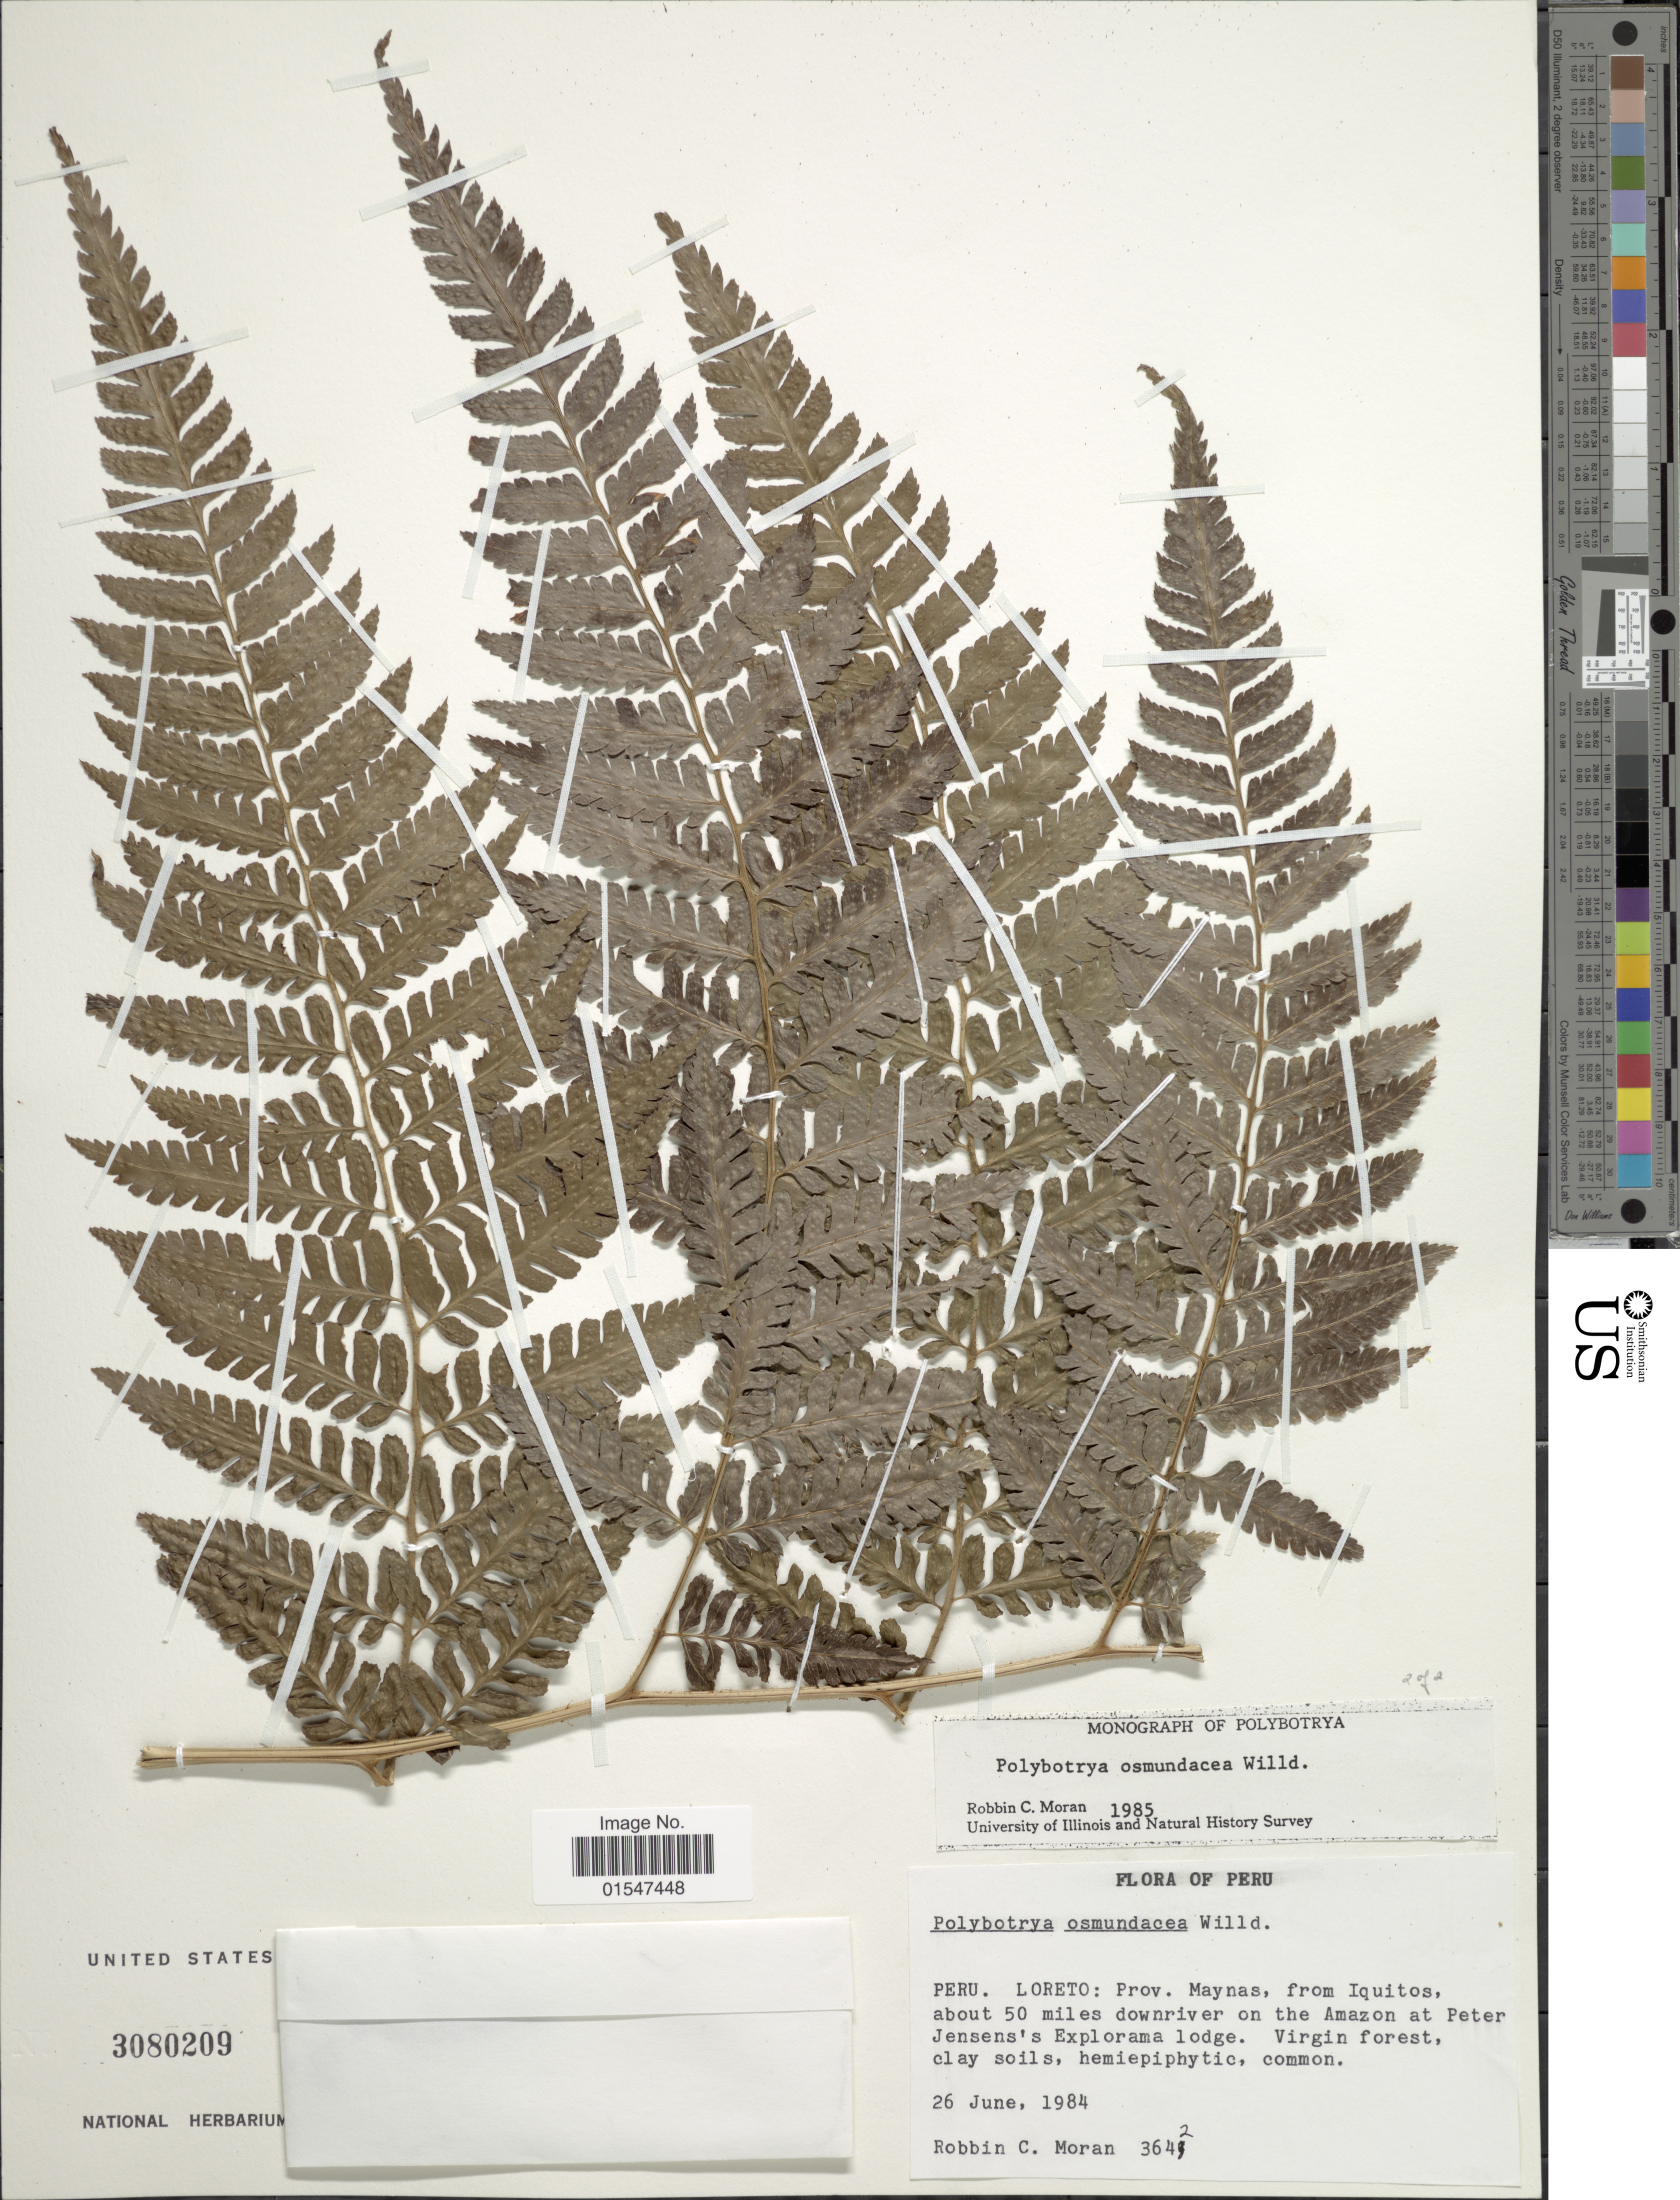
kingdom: Plantae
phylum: Tracheophyta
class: Polypodiopsida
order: Polypodiales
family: Dryopteridaceae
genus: Polybotrya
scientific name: Polybotrya osmundacea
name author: Humb. & Bonpl. ex Willd.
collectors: R. C. Moran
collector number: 3642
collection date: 1984-06-26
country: Peru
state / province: Loreto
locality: Prov. Maynas, from Iquitos, about 50 miles downriver on the Amazon as Peter Jensen's Explorama lodge.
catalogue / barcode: US 3080209